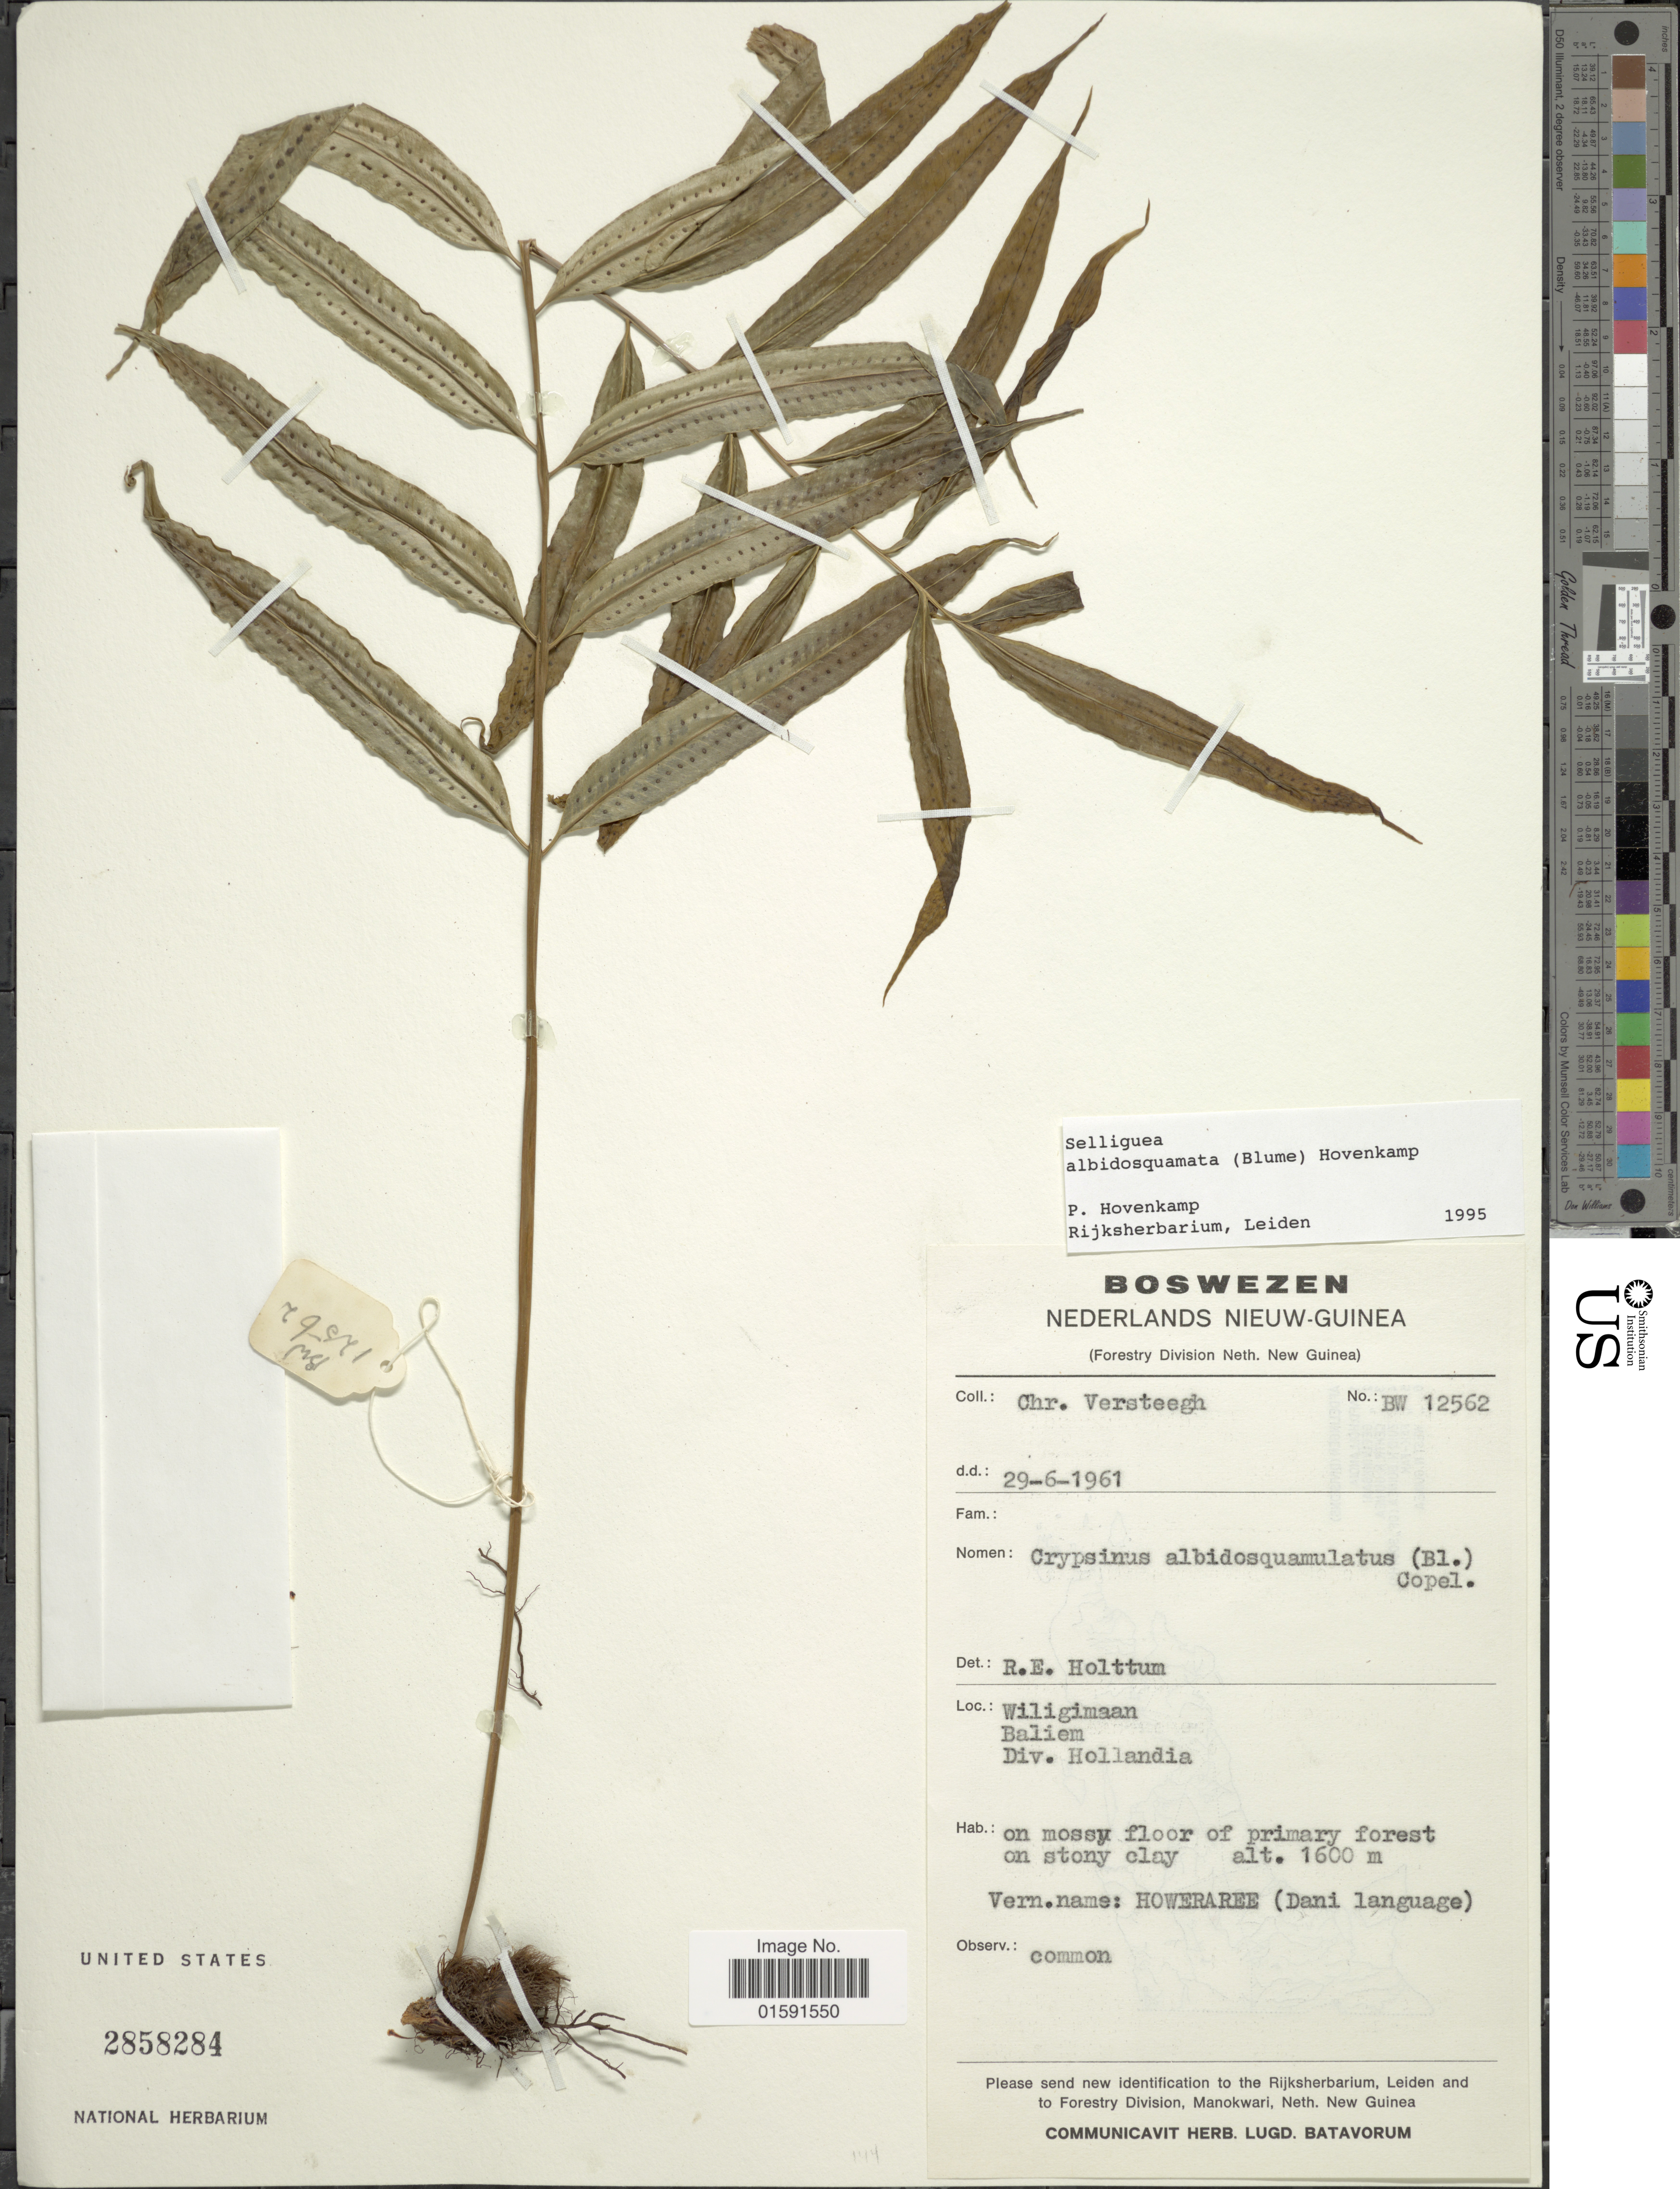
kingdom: Plantae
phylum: Tracheophyta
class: Polypodiopsida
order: Polypodiales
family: Polypodiaceae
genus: Selliguea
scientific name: Selliguea albidosquamata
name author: (Blume) Parris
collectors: C. Versteegh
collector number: BW 12562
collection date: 1961-06-29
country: Indonesia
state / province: Papua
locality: Wiligimaan, baliem, Div. Hollandia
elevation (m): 1600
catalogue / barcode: US 2858284